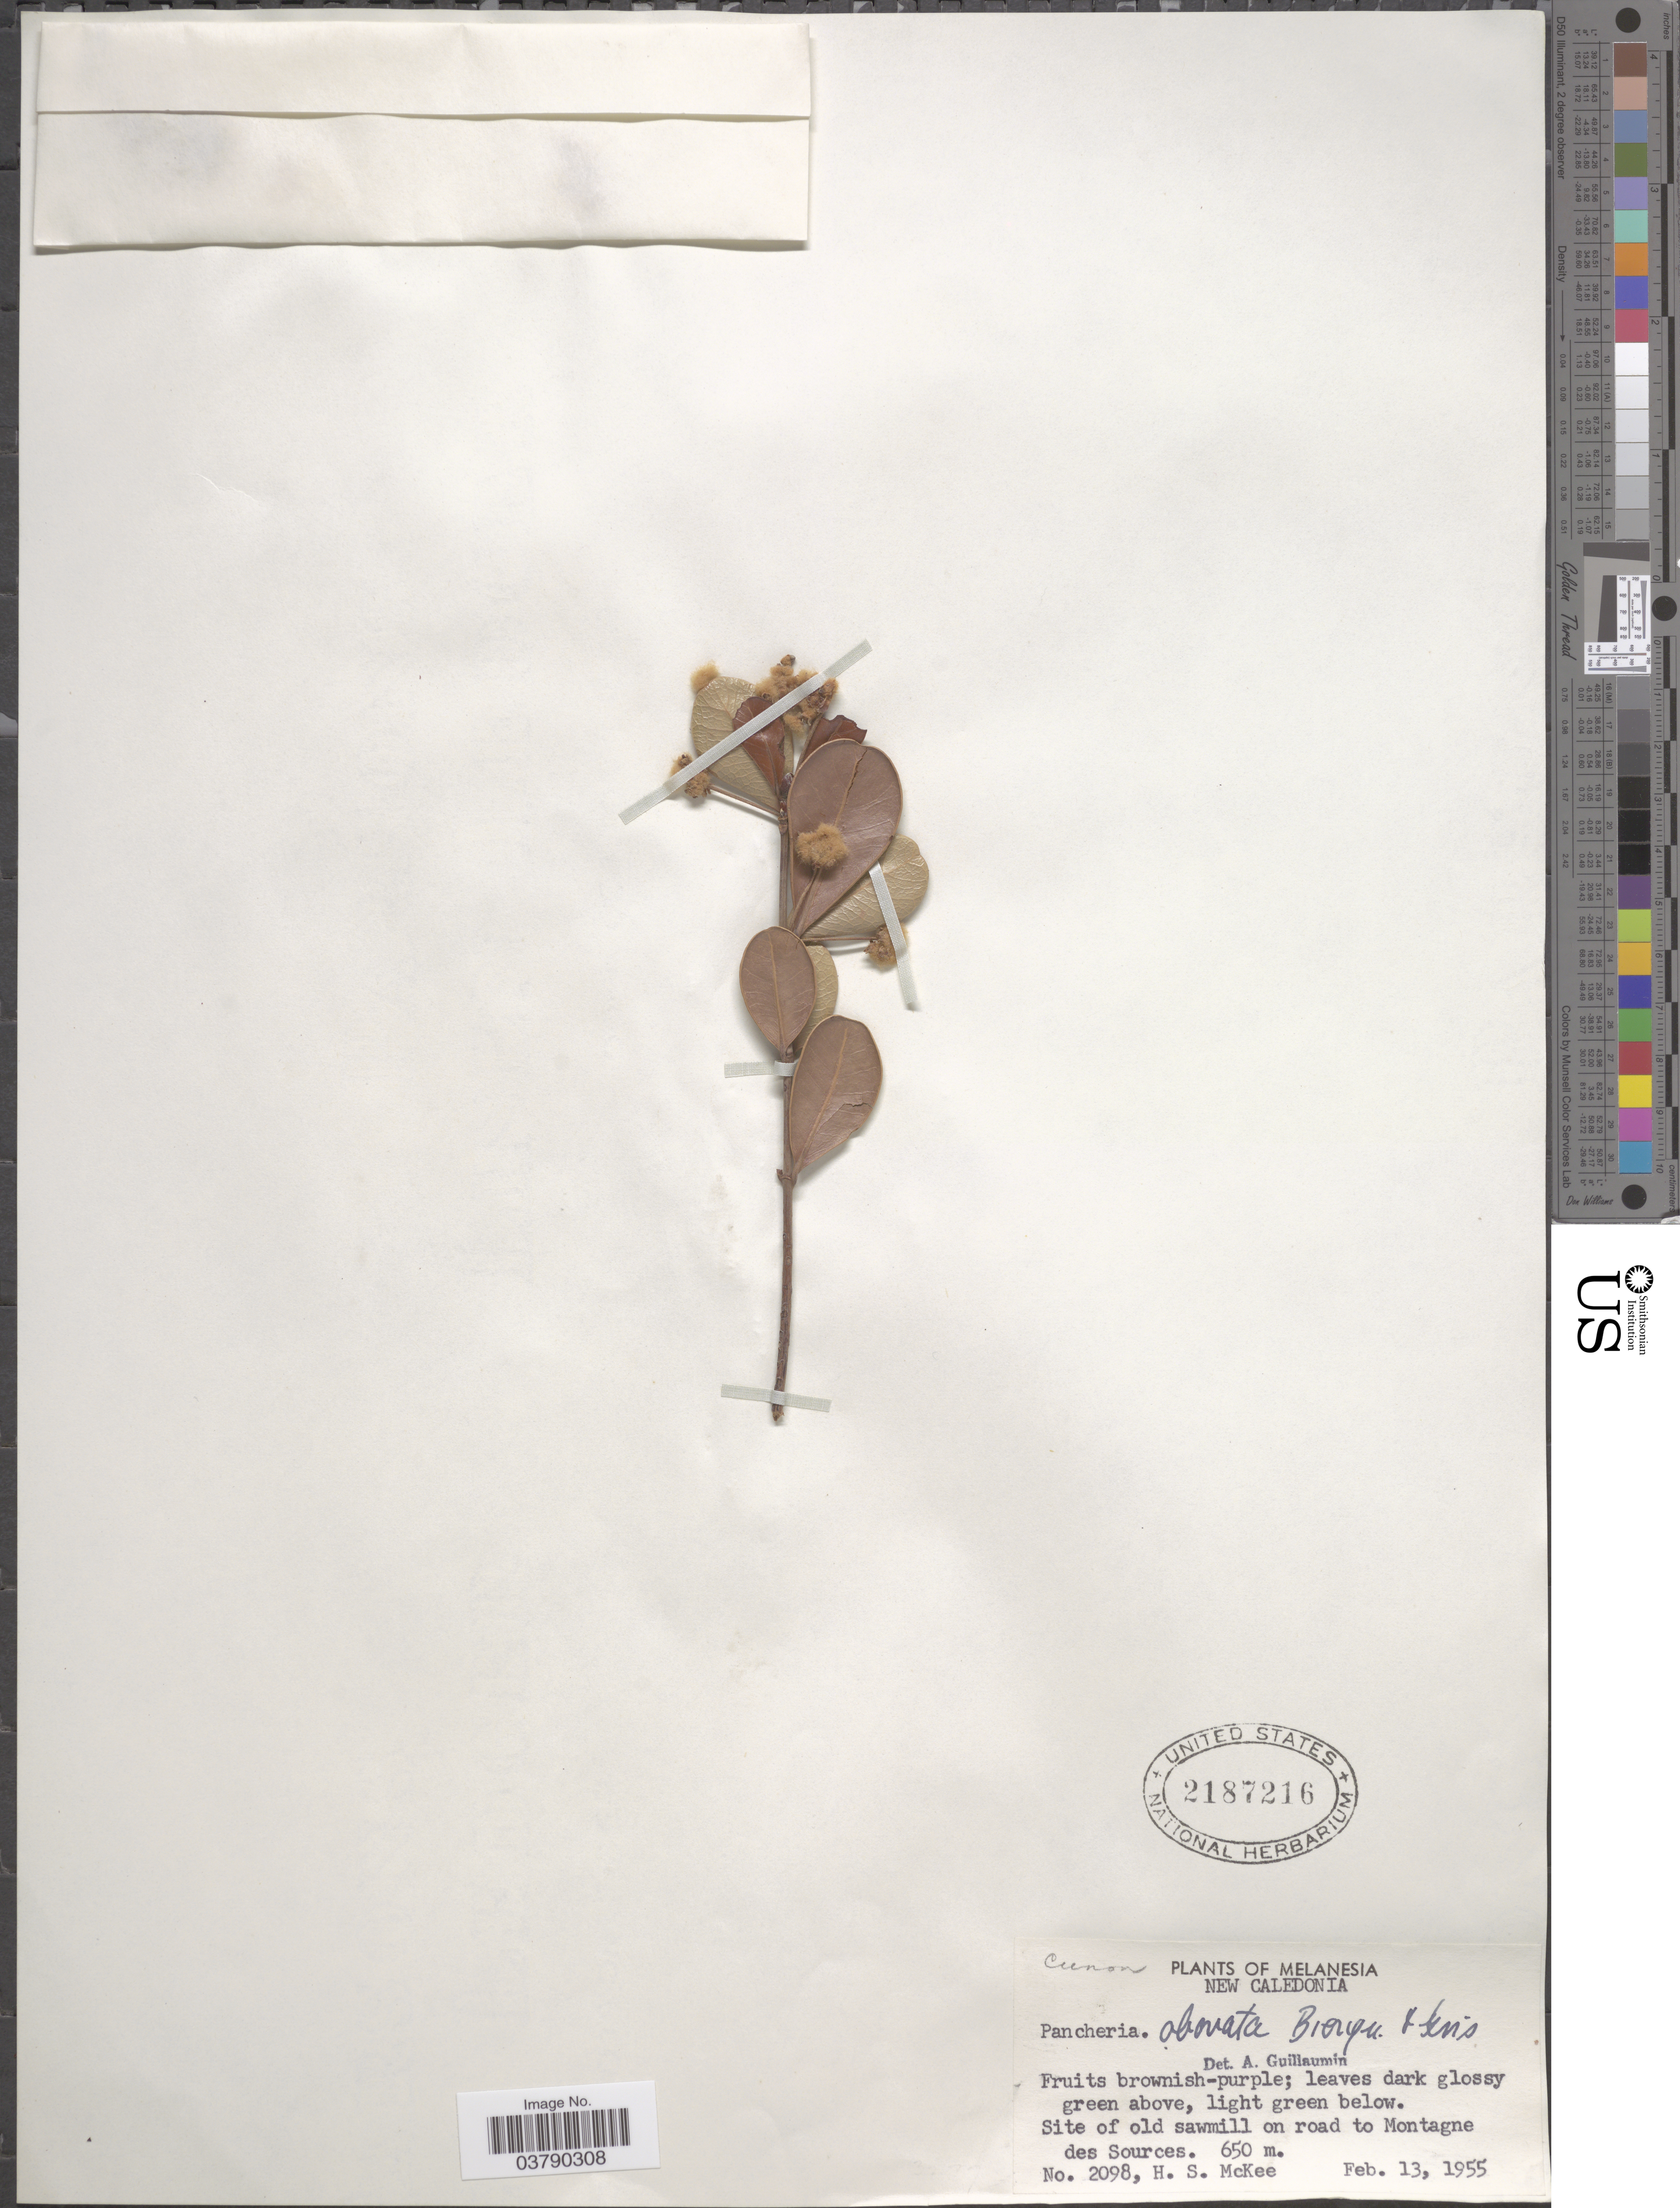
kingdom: Plantae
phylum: Tracheophyta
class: Magnoliopsida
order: Oxalidales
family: Cunoniaceae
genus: Pancheria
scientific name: Pancheria obovata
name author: Brongn. & Gris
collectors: H. S. McKee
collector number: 2098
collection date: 1955-02-13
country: New Caledonia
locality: Melanesia. Site of old sawmill on road to Montagne des Sources.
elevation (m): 650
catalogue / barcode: US 2187216